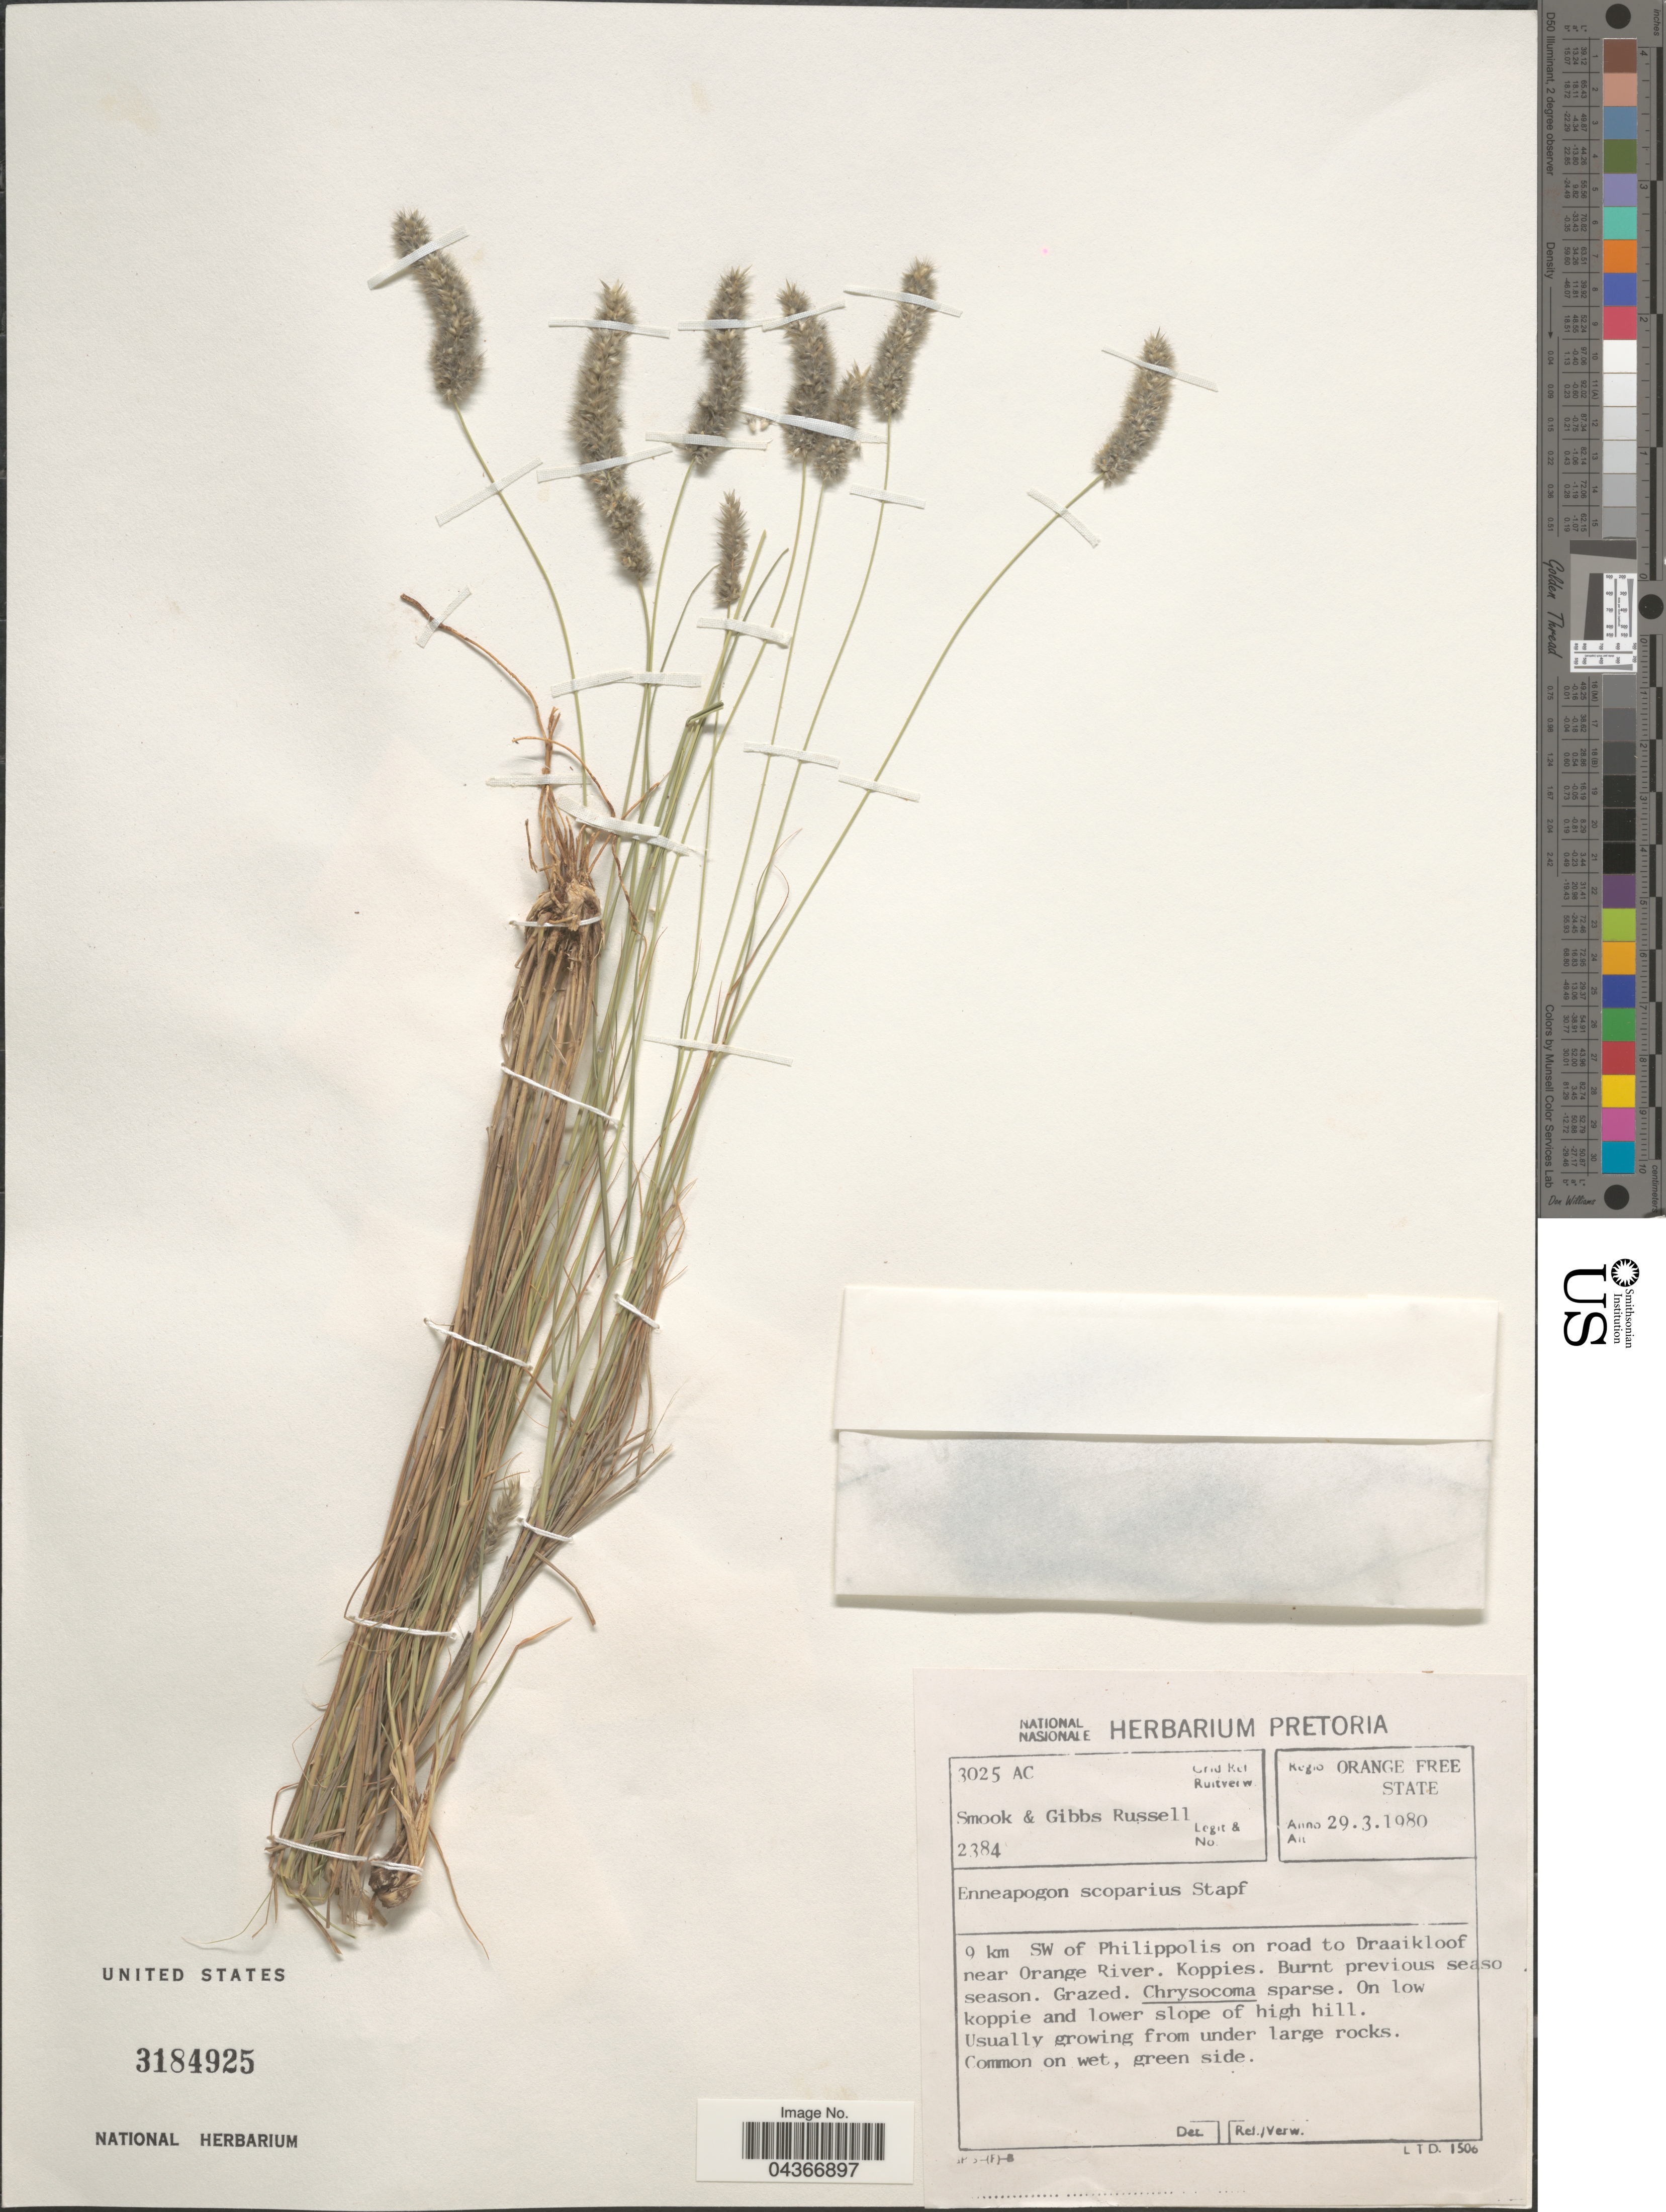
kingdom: Plantae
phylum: Tracheophyta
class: Liliopsida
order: Poales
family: Poaceae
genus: Enneapogon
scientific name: Enneapogon scoparius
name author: Stapf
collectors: Smook & G. Russell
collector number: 2384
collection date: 1980-03-29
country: South Africa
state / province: Free State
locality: Grid Ref Ruitverw. 3025 AC. Regio Orange Free State. 9 km SW of Philippolis on road to Draaikloof near Orange River.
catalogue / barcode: US 3184925